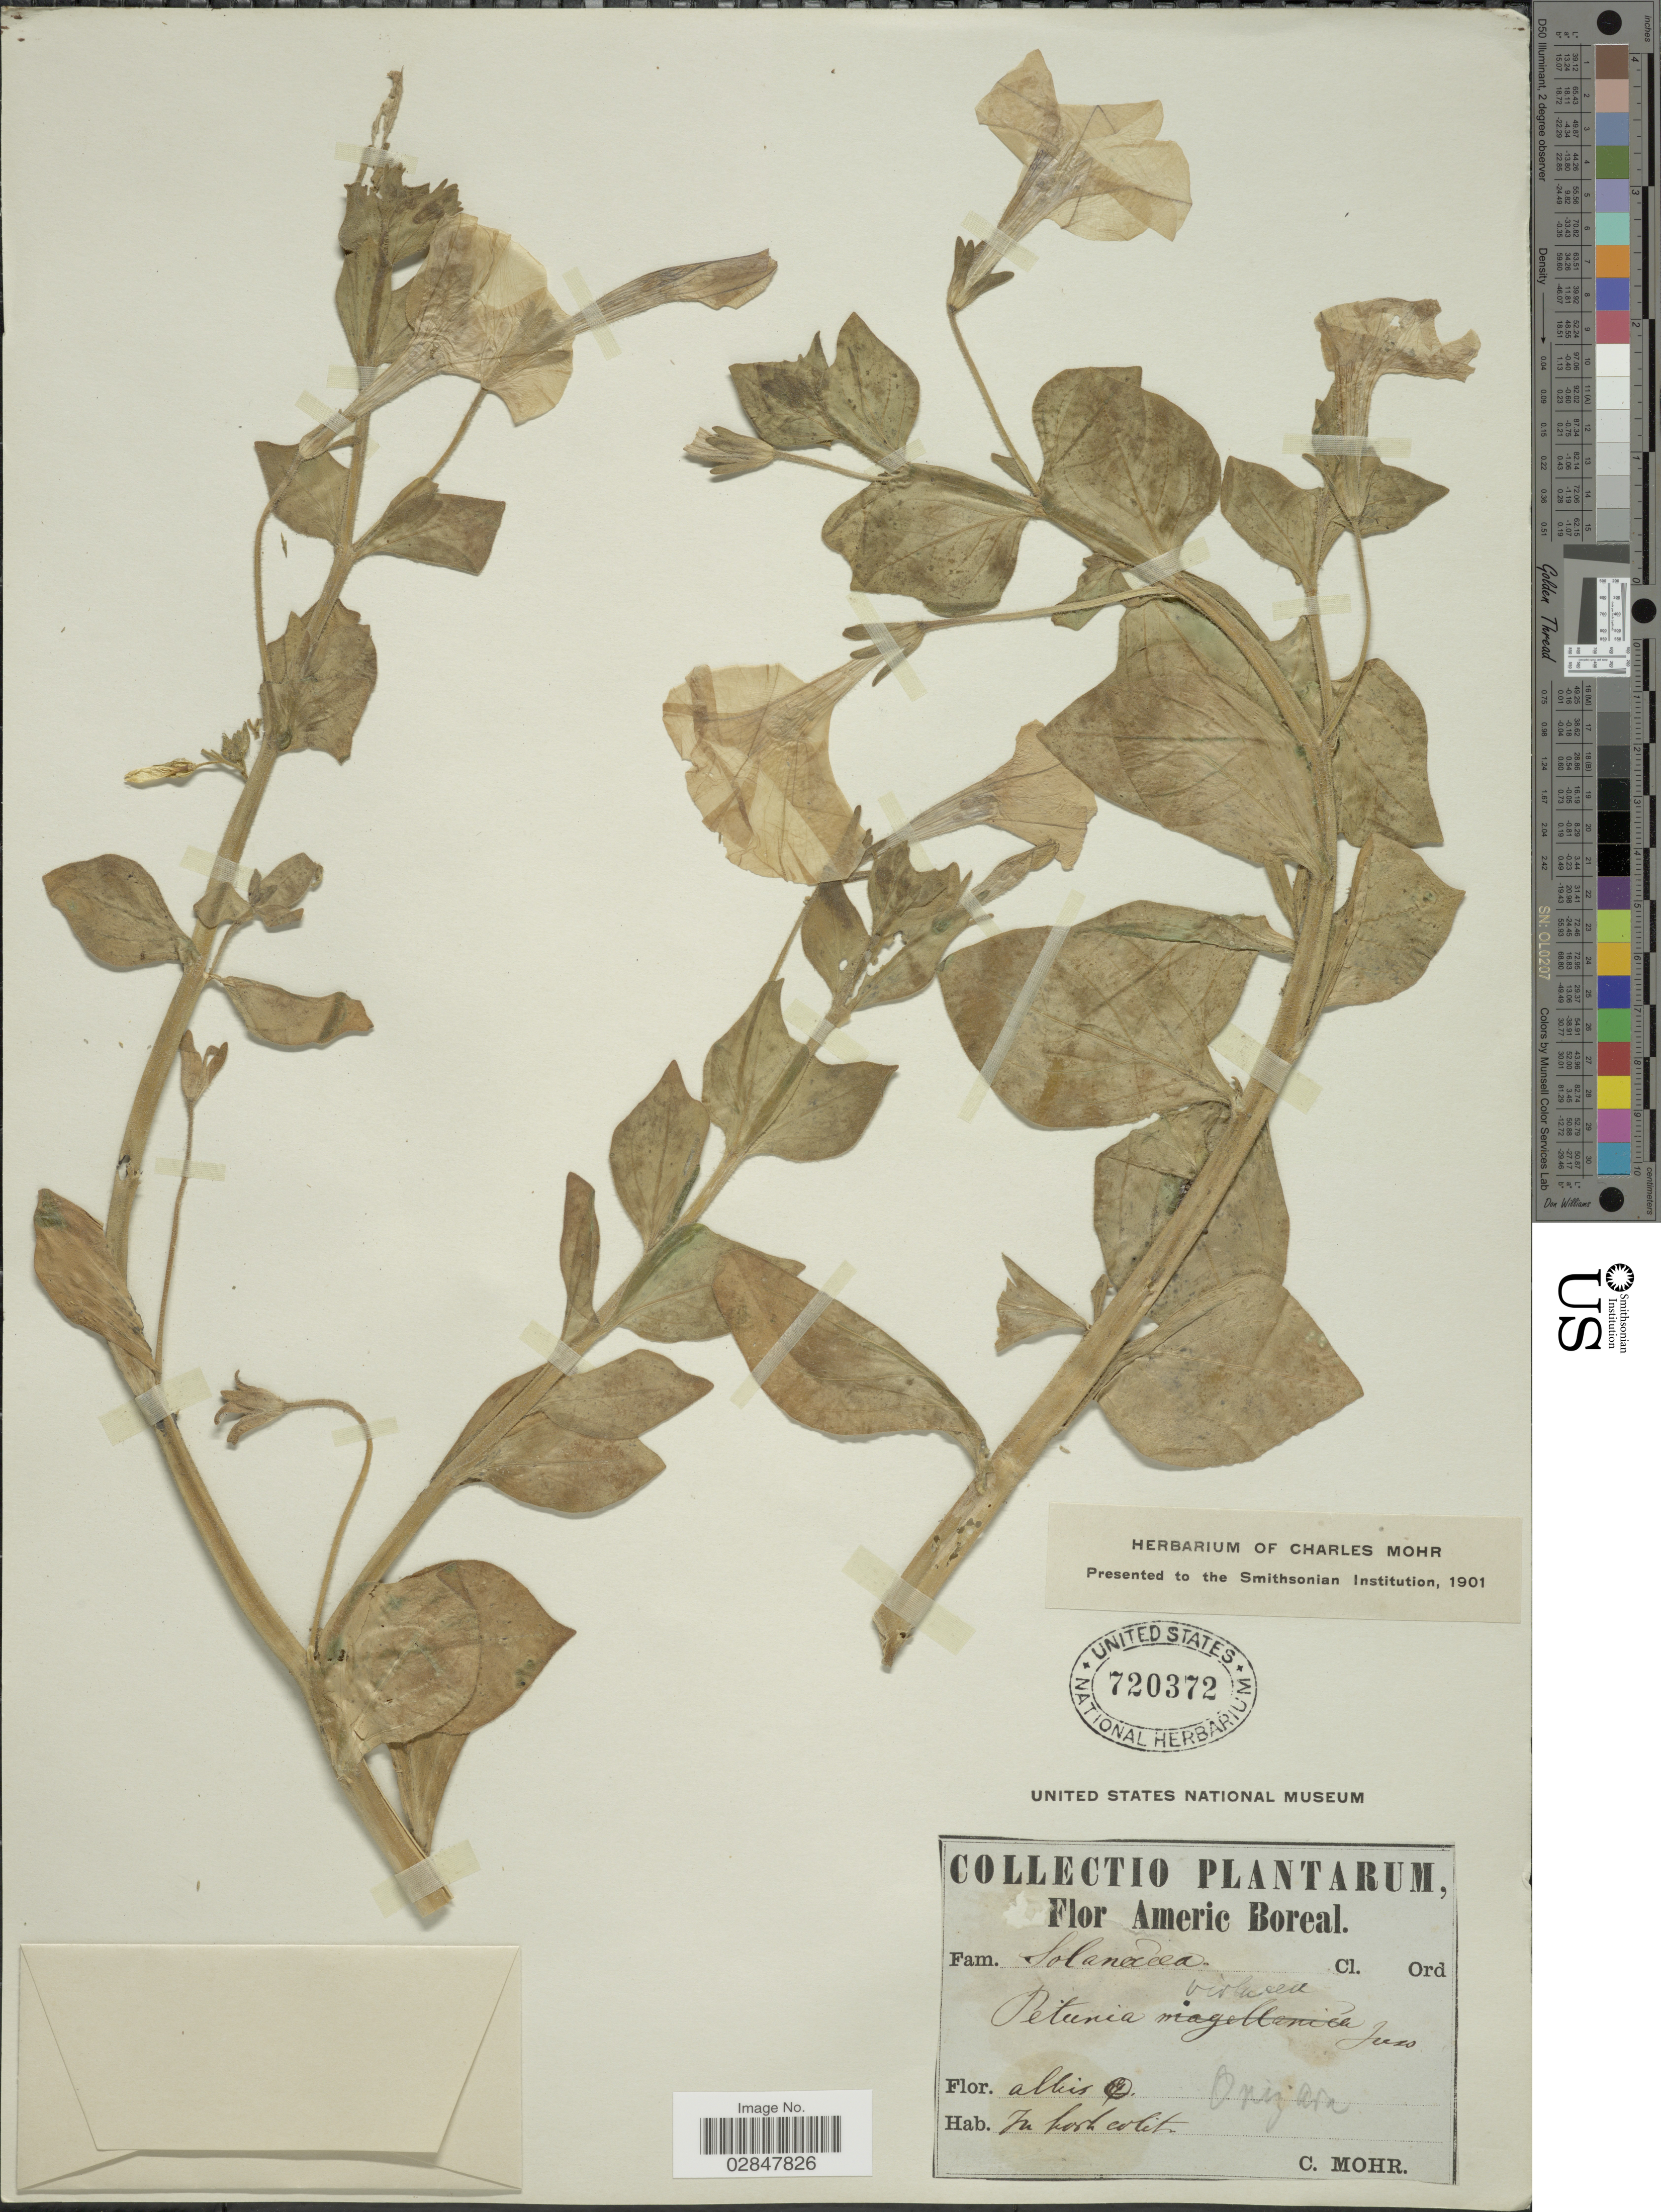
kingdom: Plantae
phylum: Tracheophyta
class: Magnoliopsida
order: Solanales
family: Solanaceae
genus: Petunia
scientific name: Petunia violacea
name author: Lindl.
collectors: C. T. Mohr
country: United States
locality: In hort co [illegible text]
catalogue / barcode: US 720372